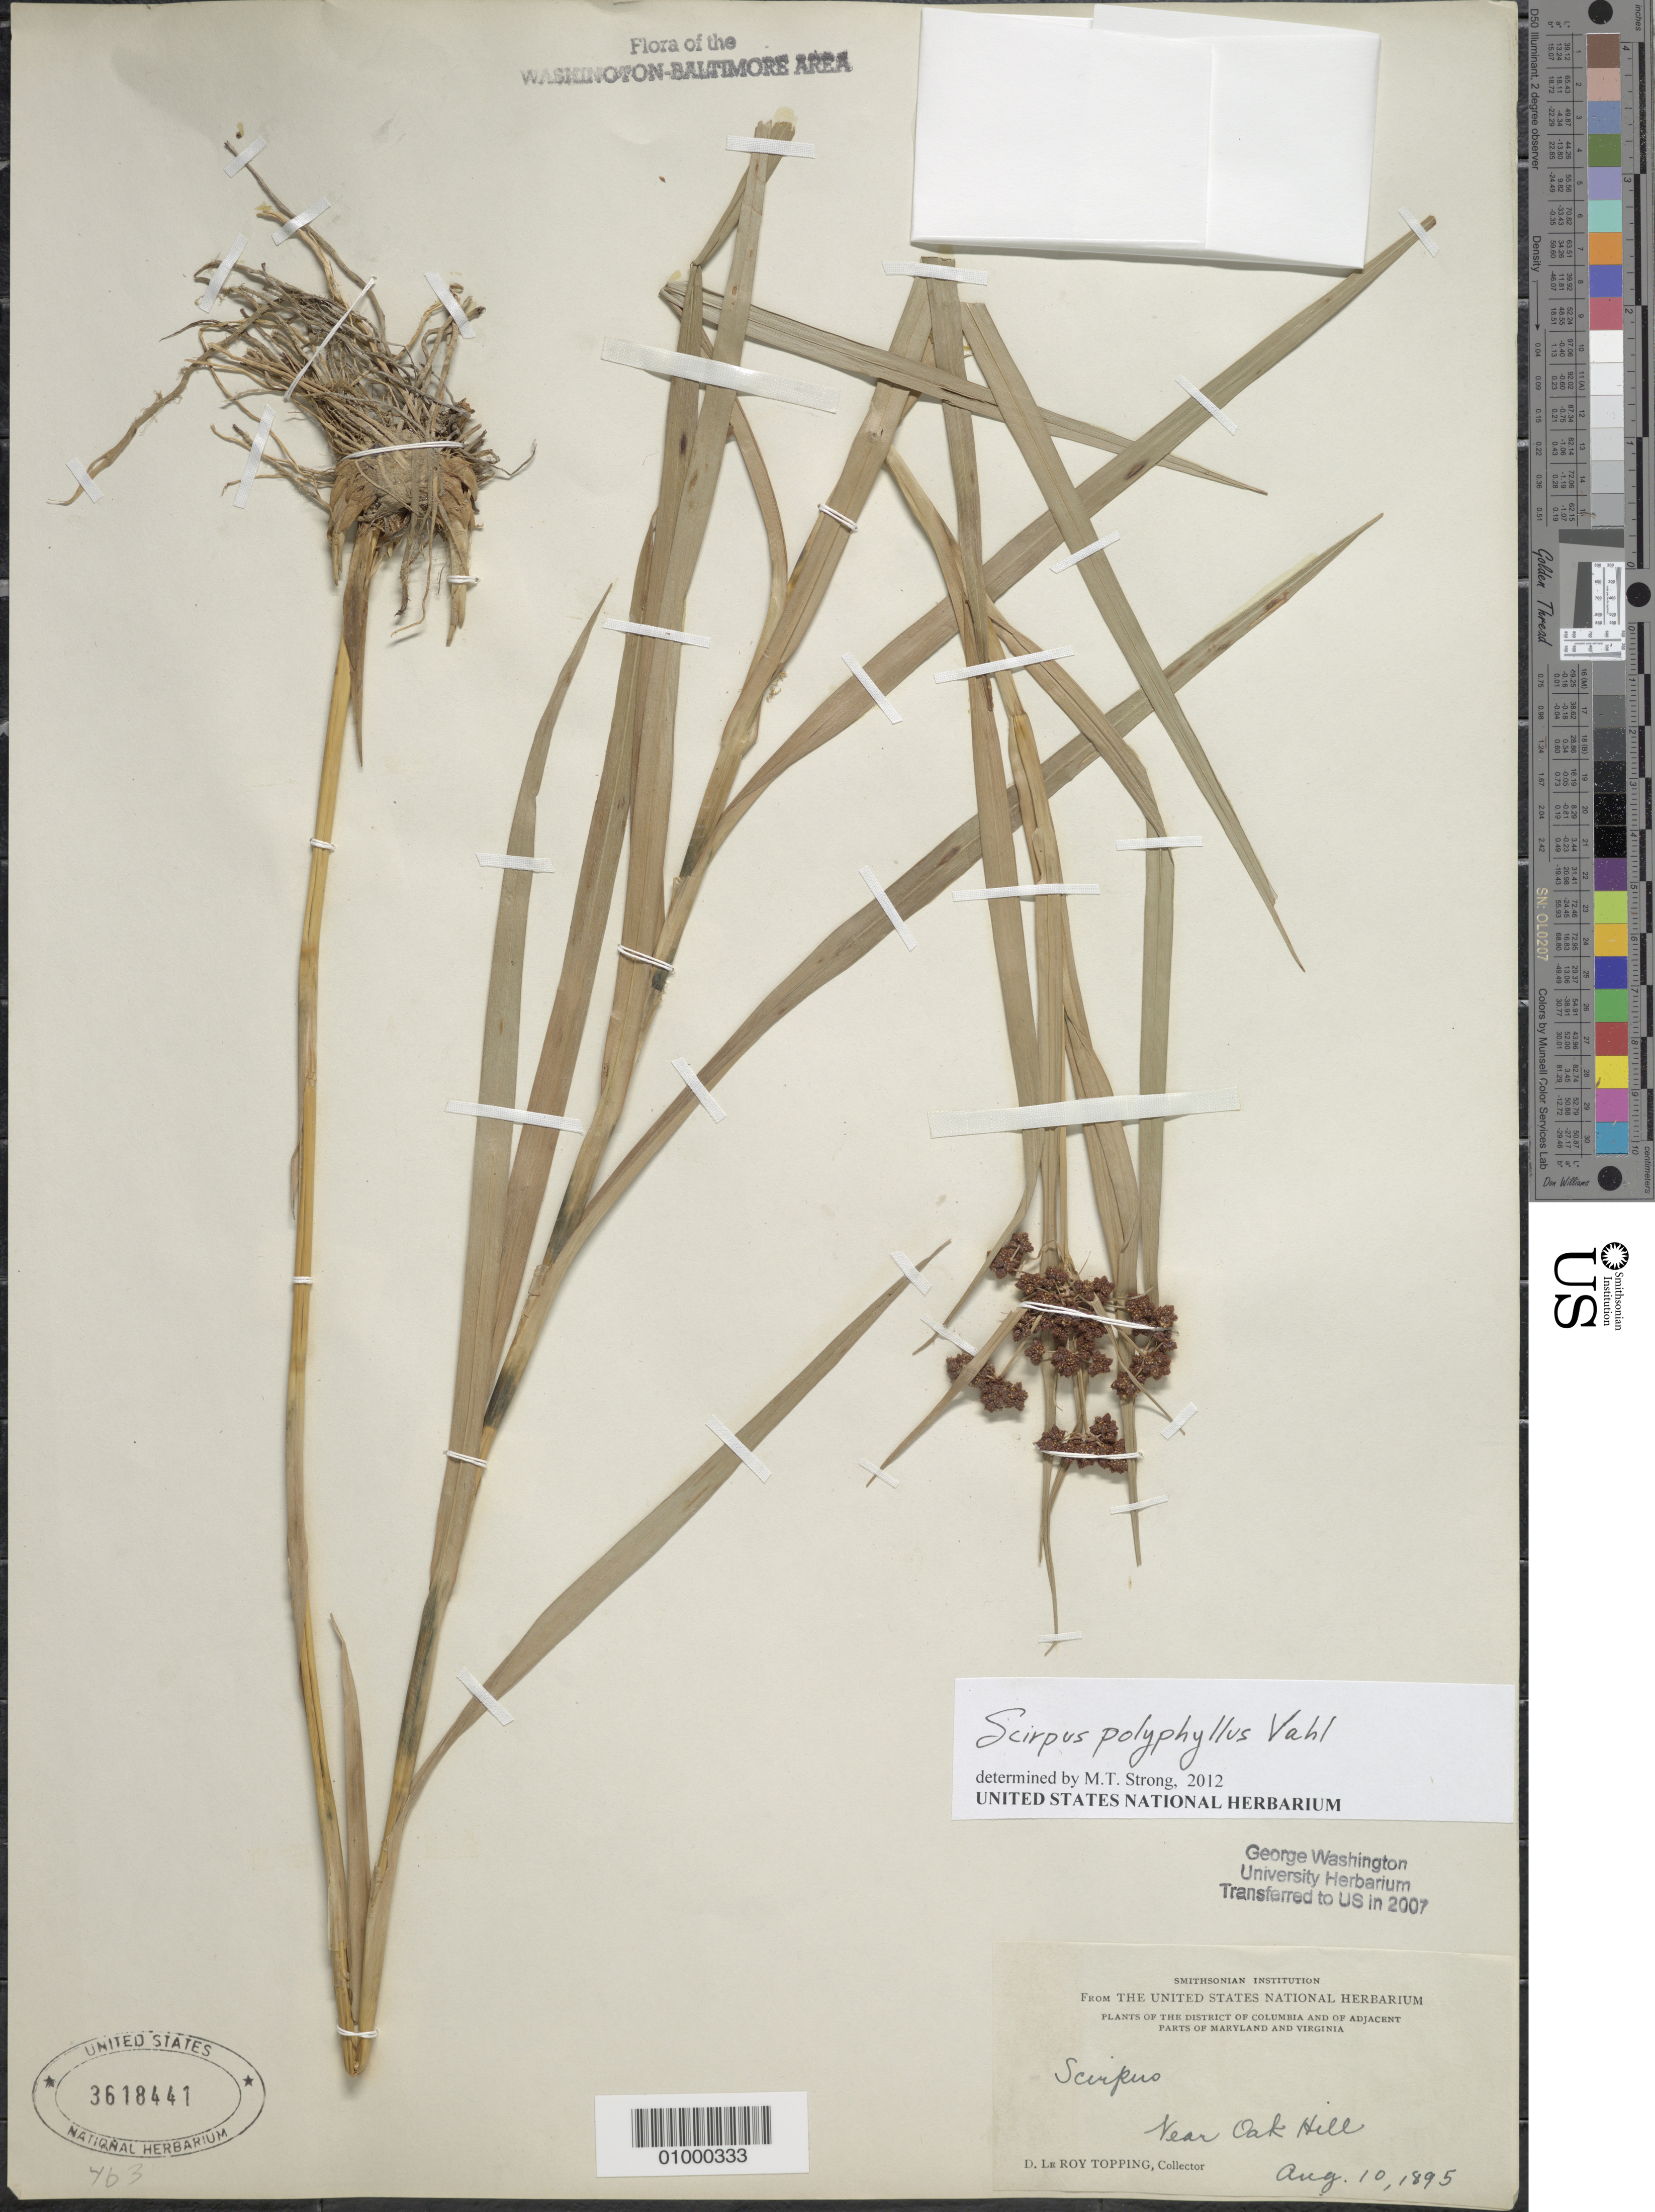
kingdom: Plantae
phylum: Tracheophyta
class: Liliopsida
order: Poales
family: Cyperaceae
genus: Scirpus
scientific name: Scirpus polyphyllus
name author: Vahl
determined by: Strong, M. T.; Acevedo-Rodríguez, P.; Carrington, C. M.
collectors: D. L. Topping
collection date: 1895-08-10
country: United States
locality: Near Oak Hill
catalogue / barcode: US 3618441